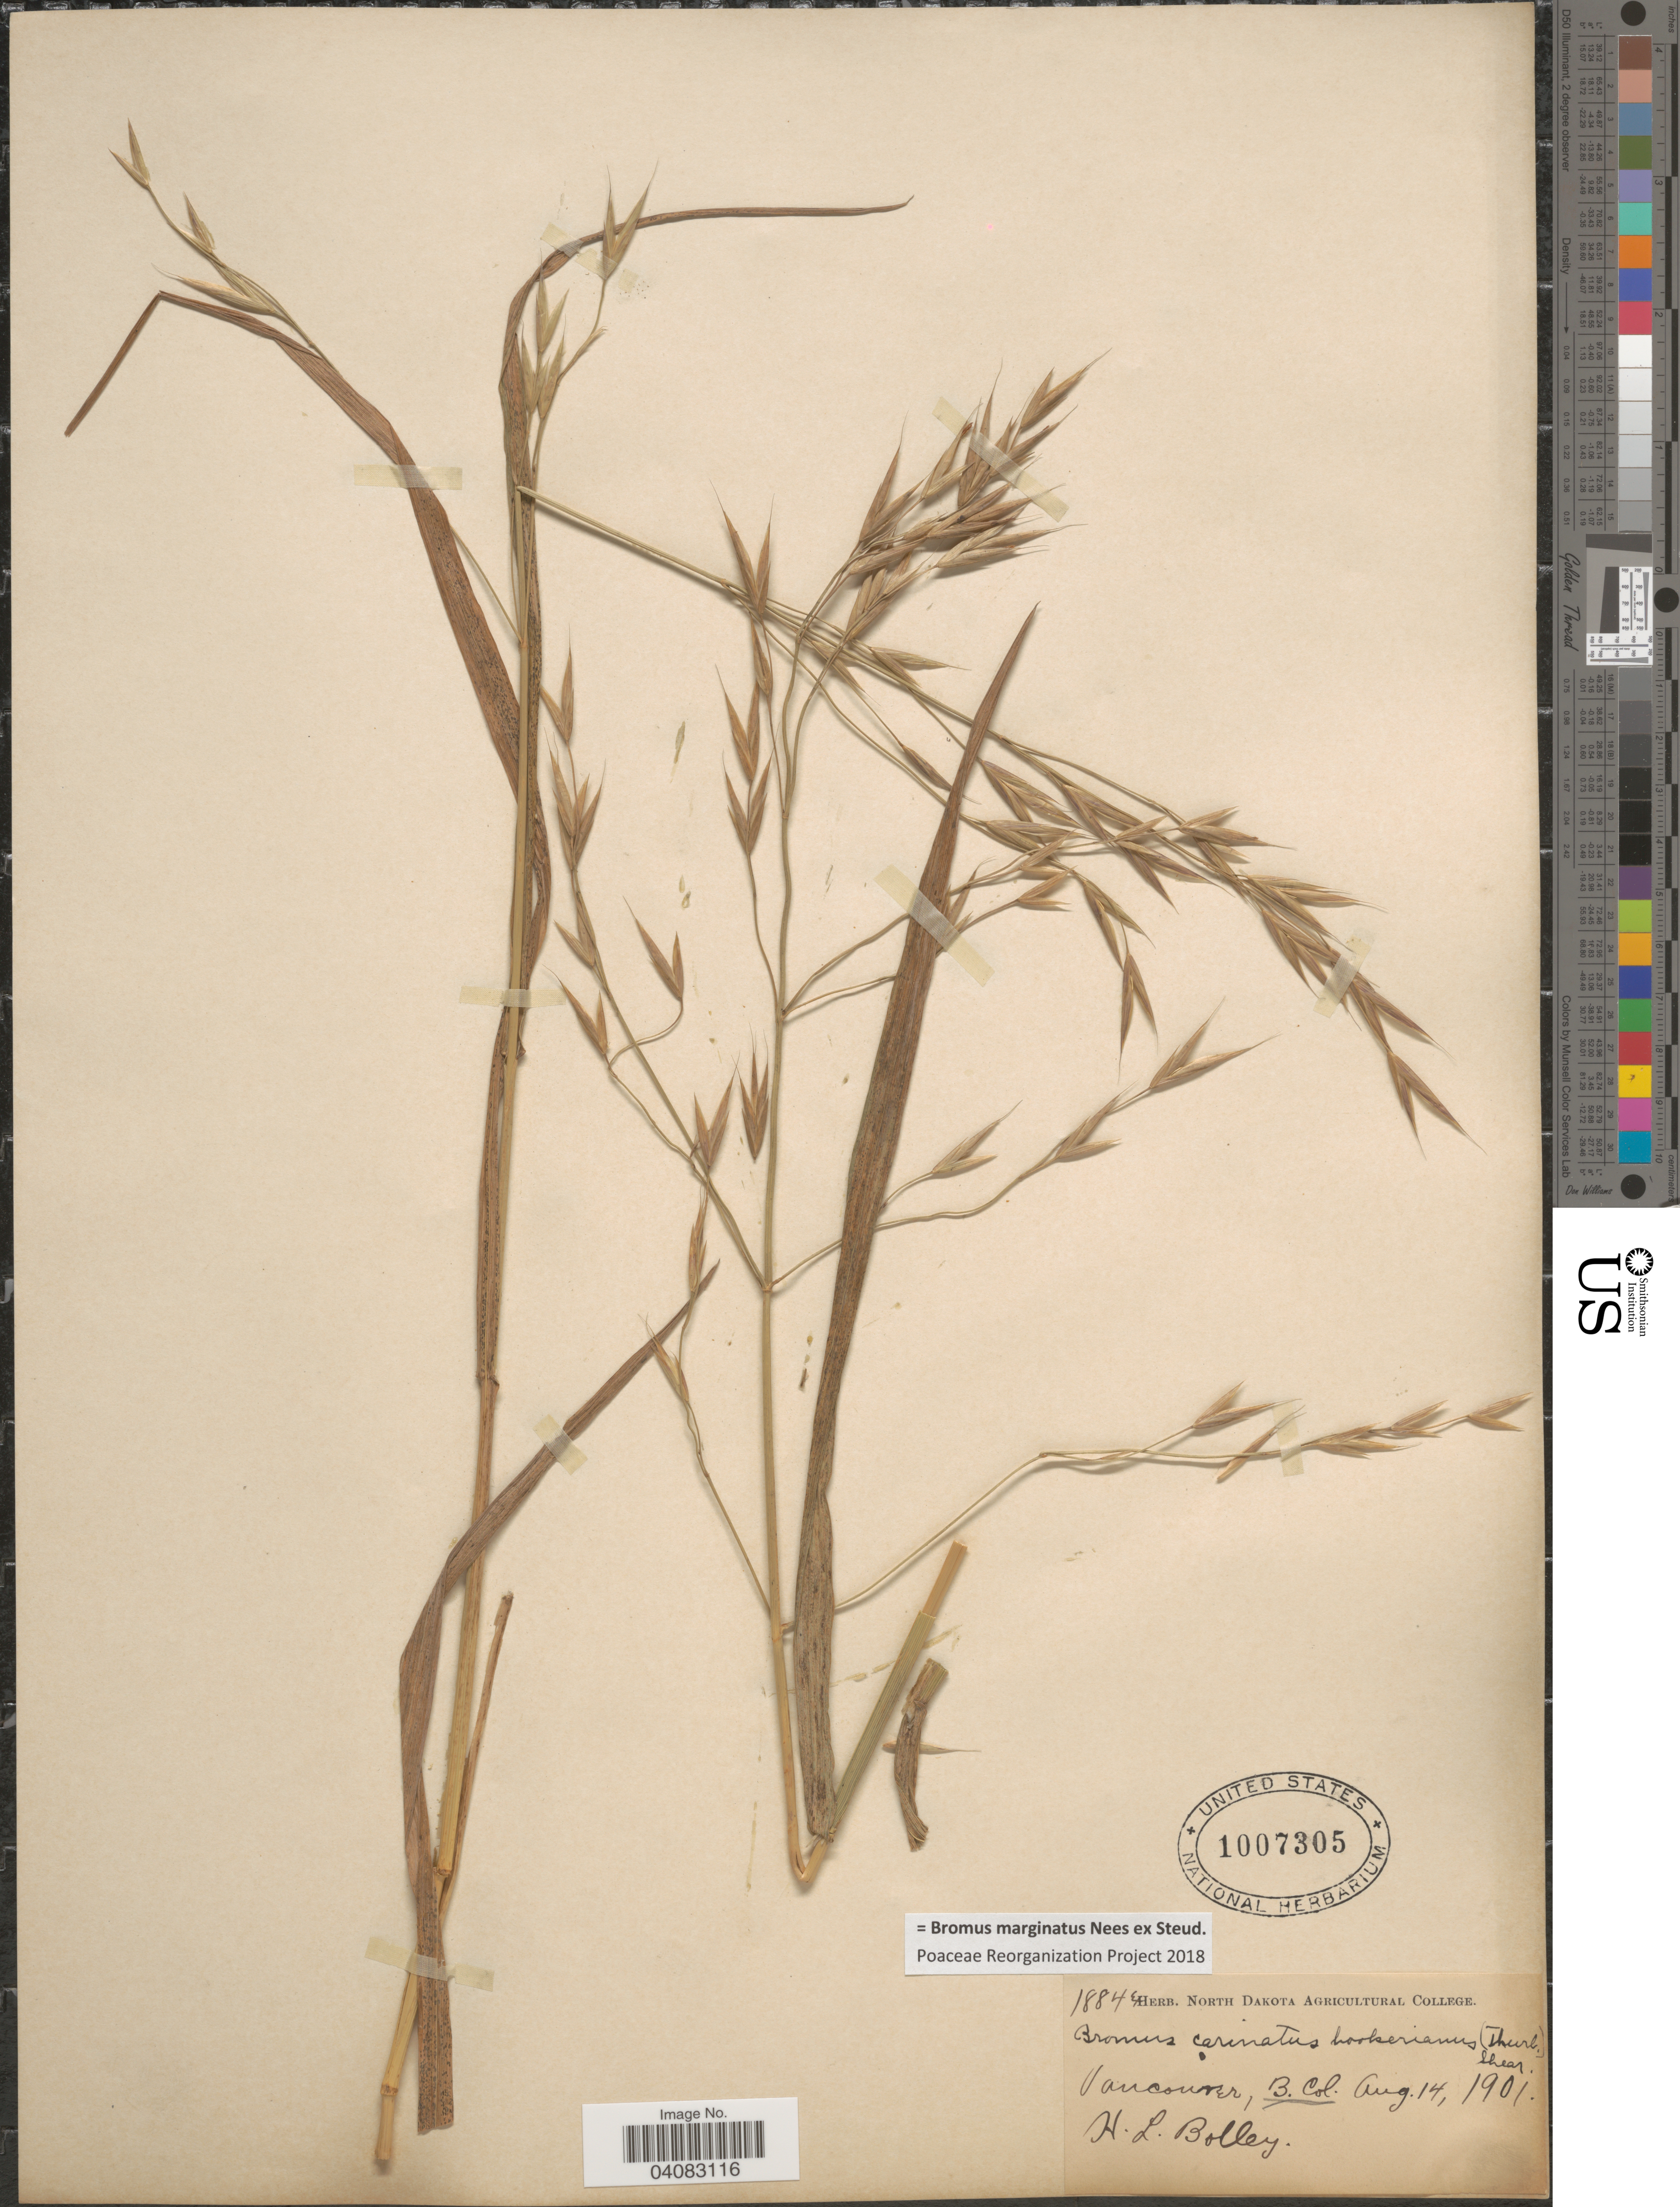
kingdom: Plantae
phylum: Tracheophyta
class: Liliopsida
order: Poales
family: Poaceae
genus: Bromus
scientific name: Bromus marginatus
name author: Nees ex Steud.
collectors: H. Bolley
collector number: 1884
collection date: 1901-08-14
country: Canada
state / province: British Columbia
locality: Vancouver.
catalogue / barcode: US 1007305